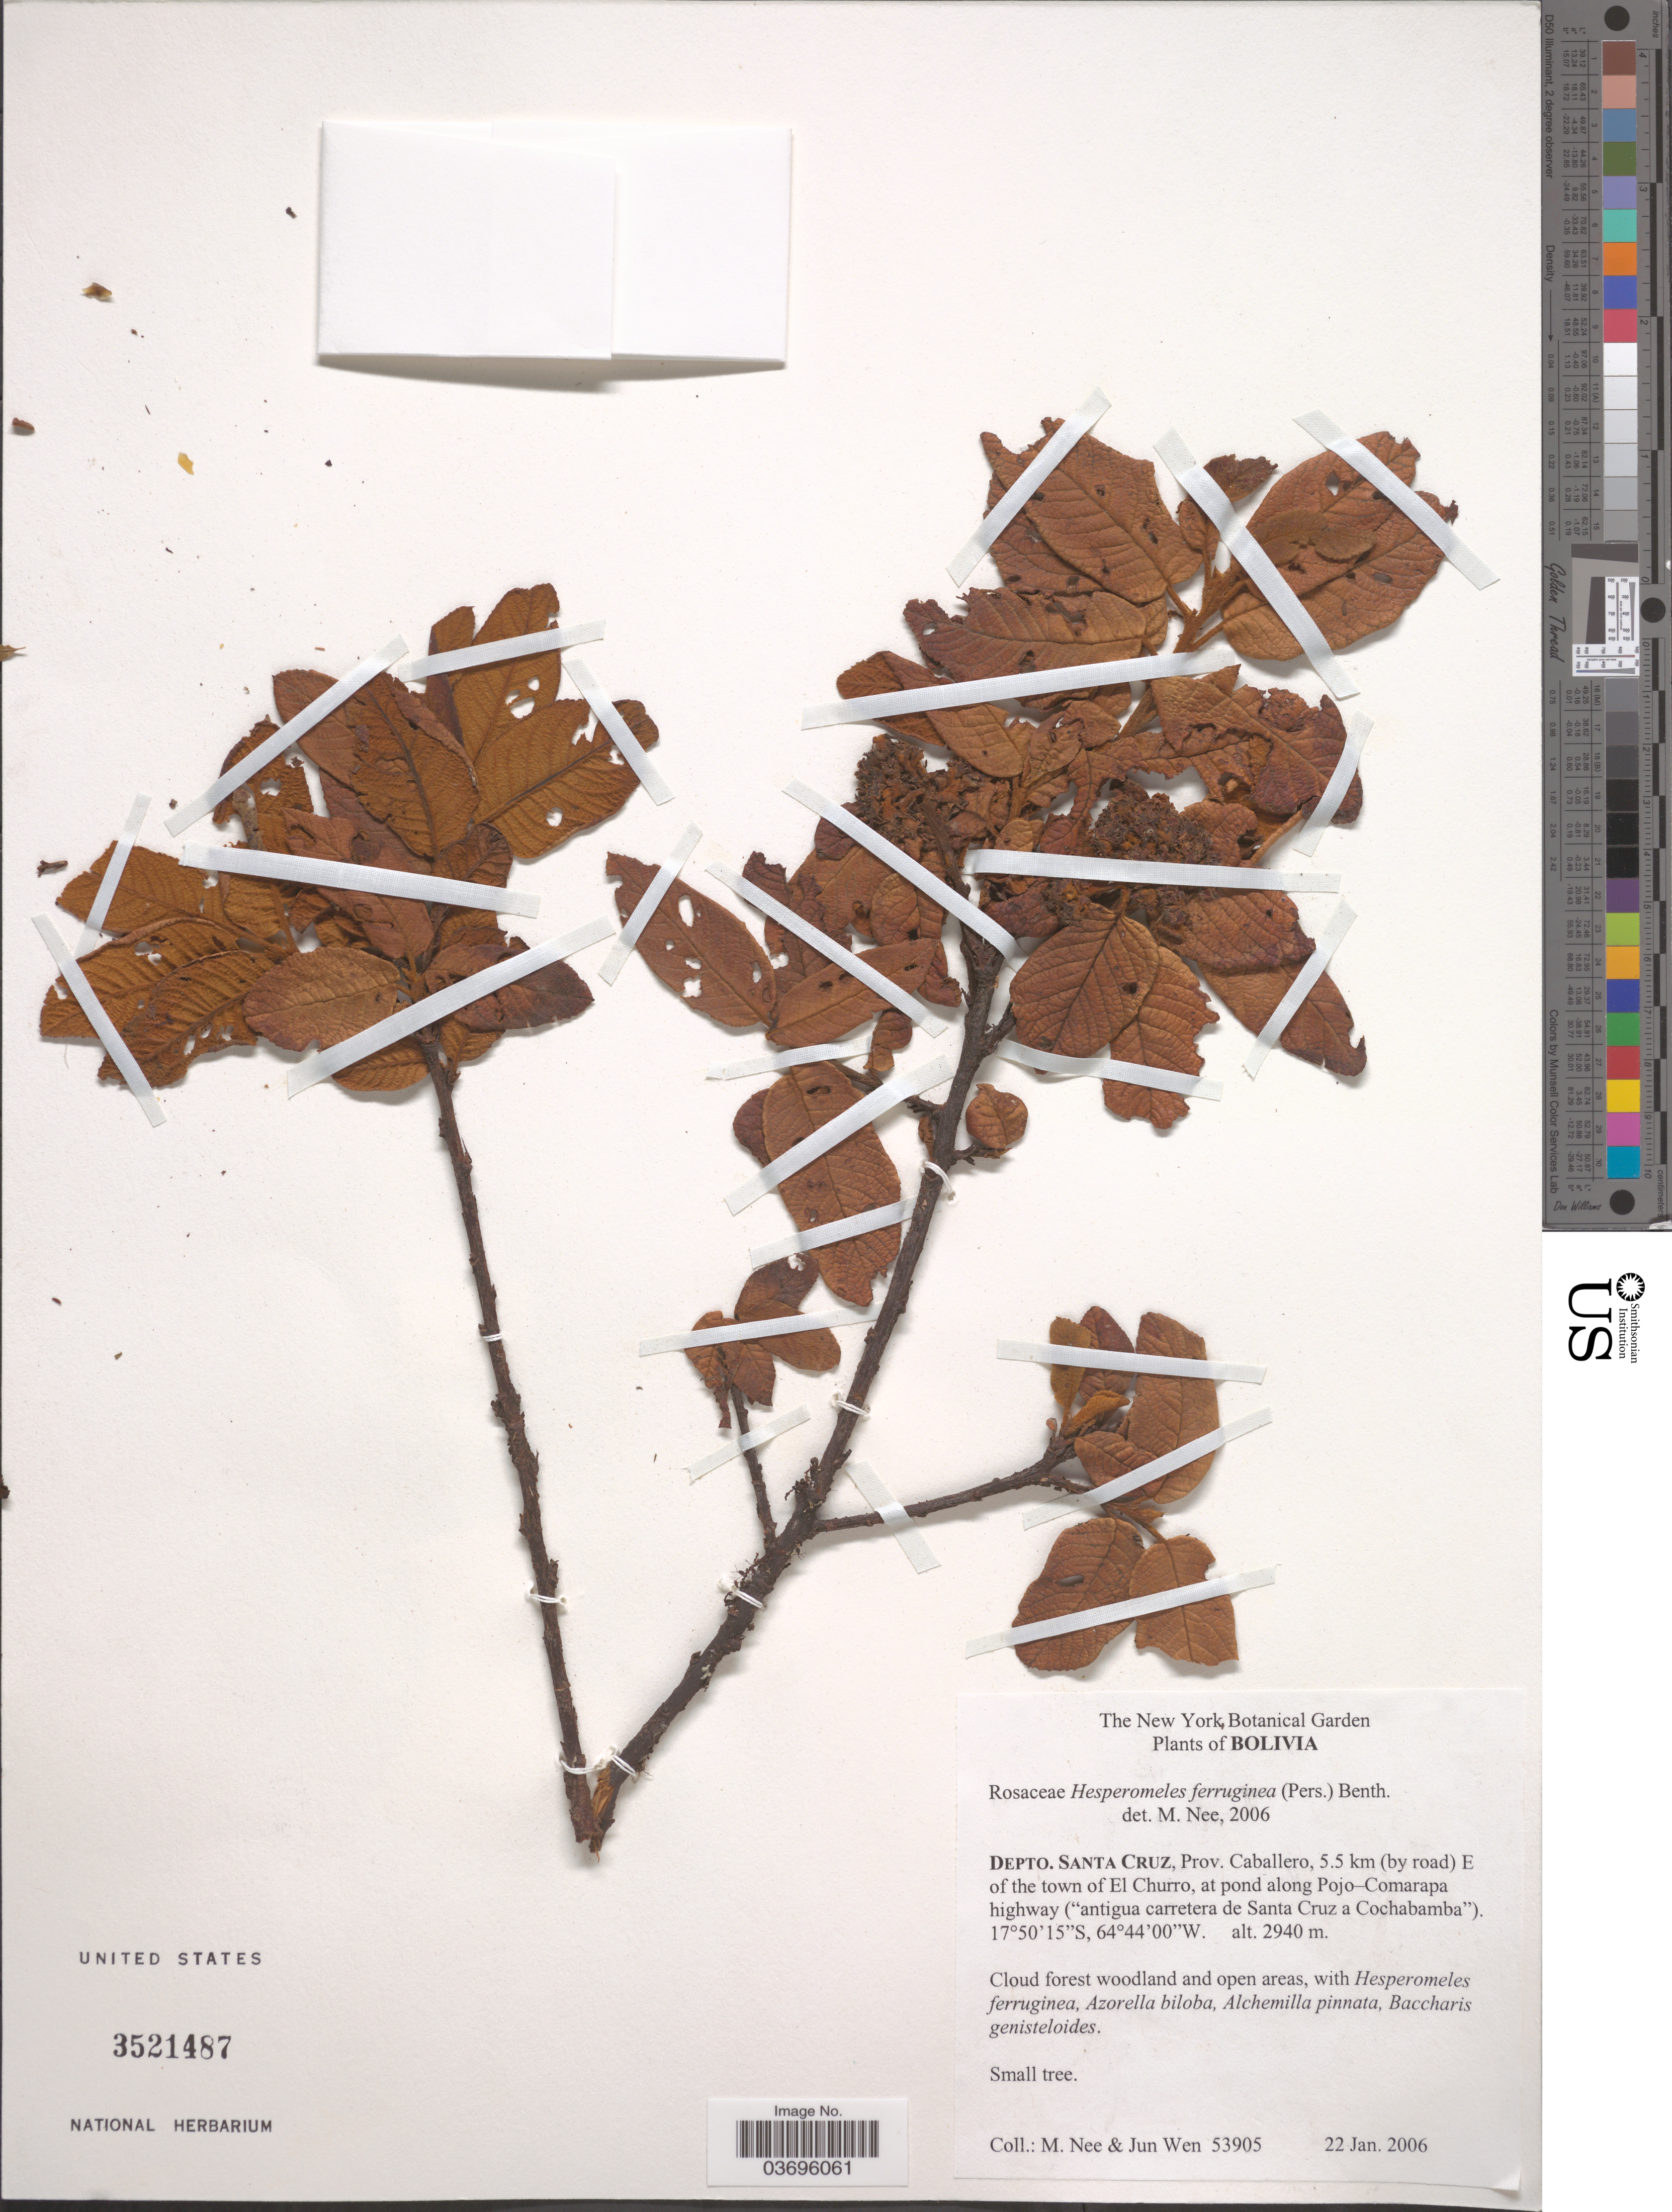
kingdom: Plantae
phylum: Tracheophyta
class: Magnoliopsida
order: Rosales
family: Rosaceae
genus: Hesperomeles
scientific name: Hesperomeles ferruginea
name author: (Juss. ex Pers.) Benth.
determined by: Nee, M.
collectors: M. Nee & J. Wen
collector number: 53905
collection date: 2006-01-22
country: Bolivia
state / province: Santa Cruz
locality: Depto. Santa Cruz, Prov. Caballero, 5.5 km (by road) E of the town of El Churro, at pond along Pojo-Comarapa highway ("antigua carretera de Santa Cruz a Cochabamba").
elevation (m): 2940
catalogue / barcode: US 3521487